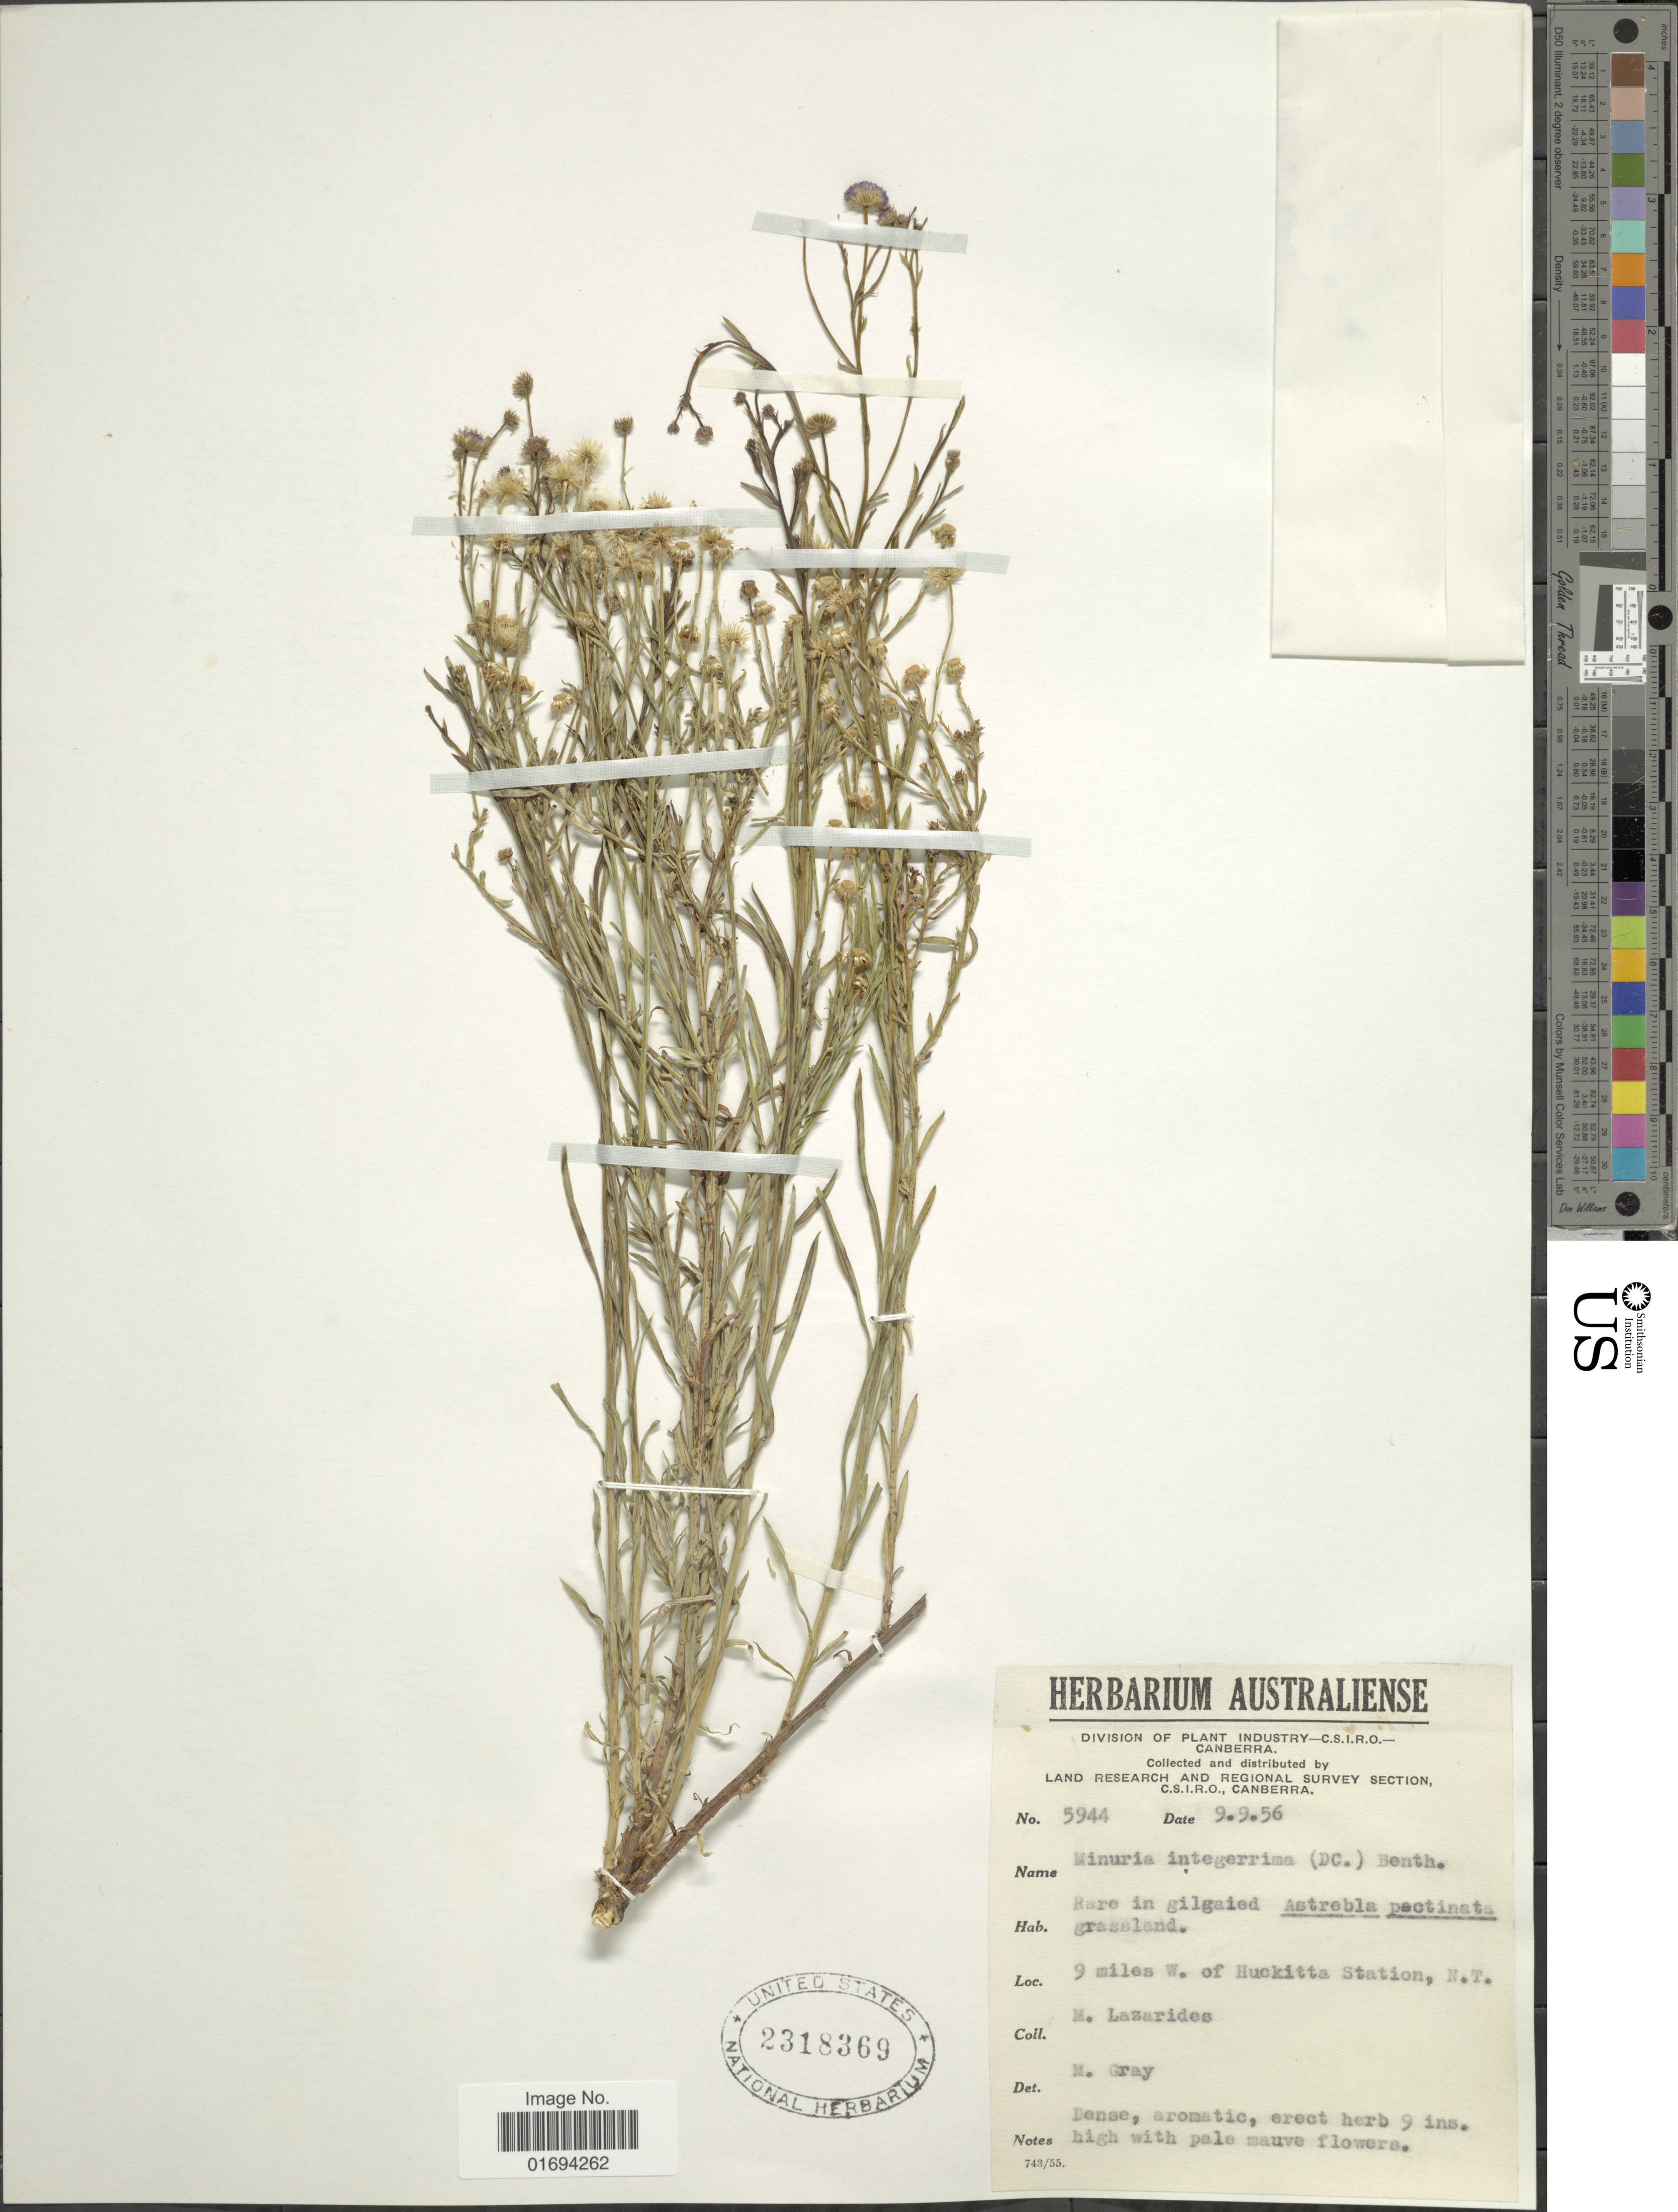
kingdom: Plantae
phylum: Tracheophyta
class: Magnoliopsida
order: Asterales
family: Asteraceae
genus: Minuria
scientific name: Minuria integerrima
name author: (DC.) Benth.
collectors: M. Lazarides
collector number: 5944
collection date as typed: Transcribed d/m/y: 9/9/56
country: Australia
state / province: Northern Territory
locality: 9 miles W. of Huckitta Station, N. T.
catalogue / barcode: US 2318369